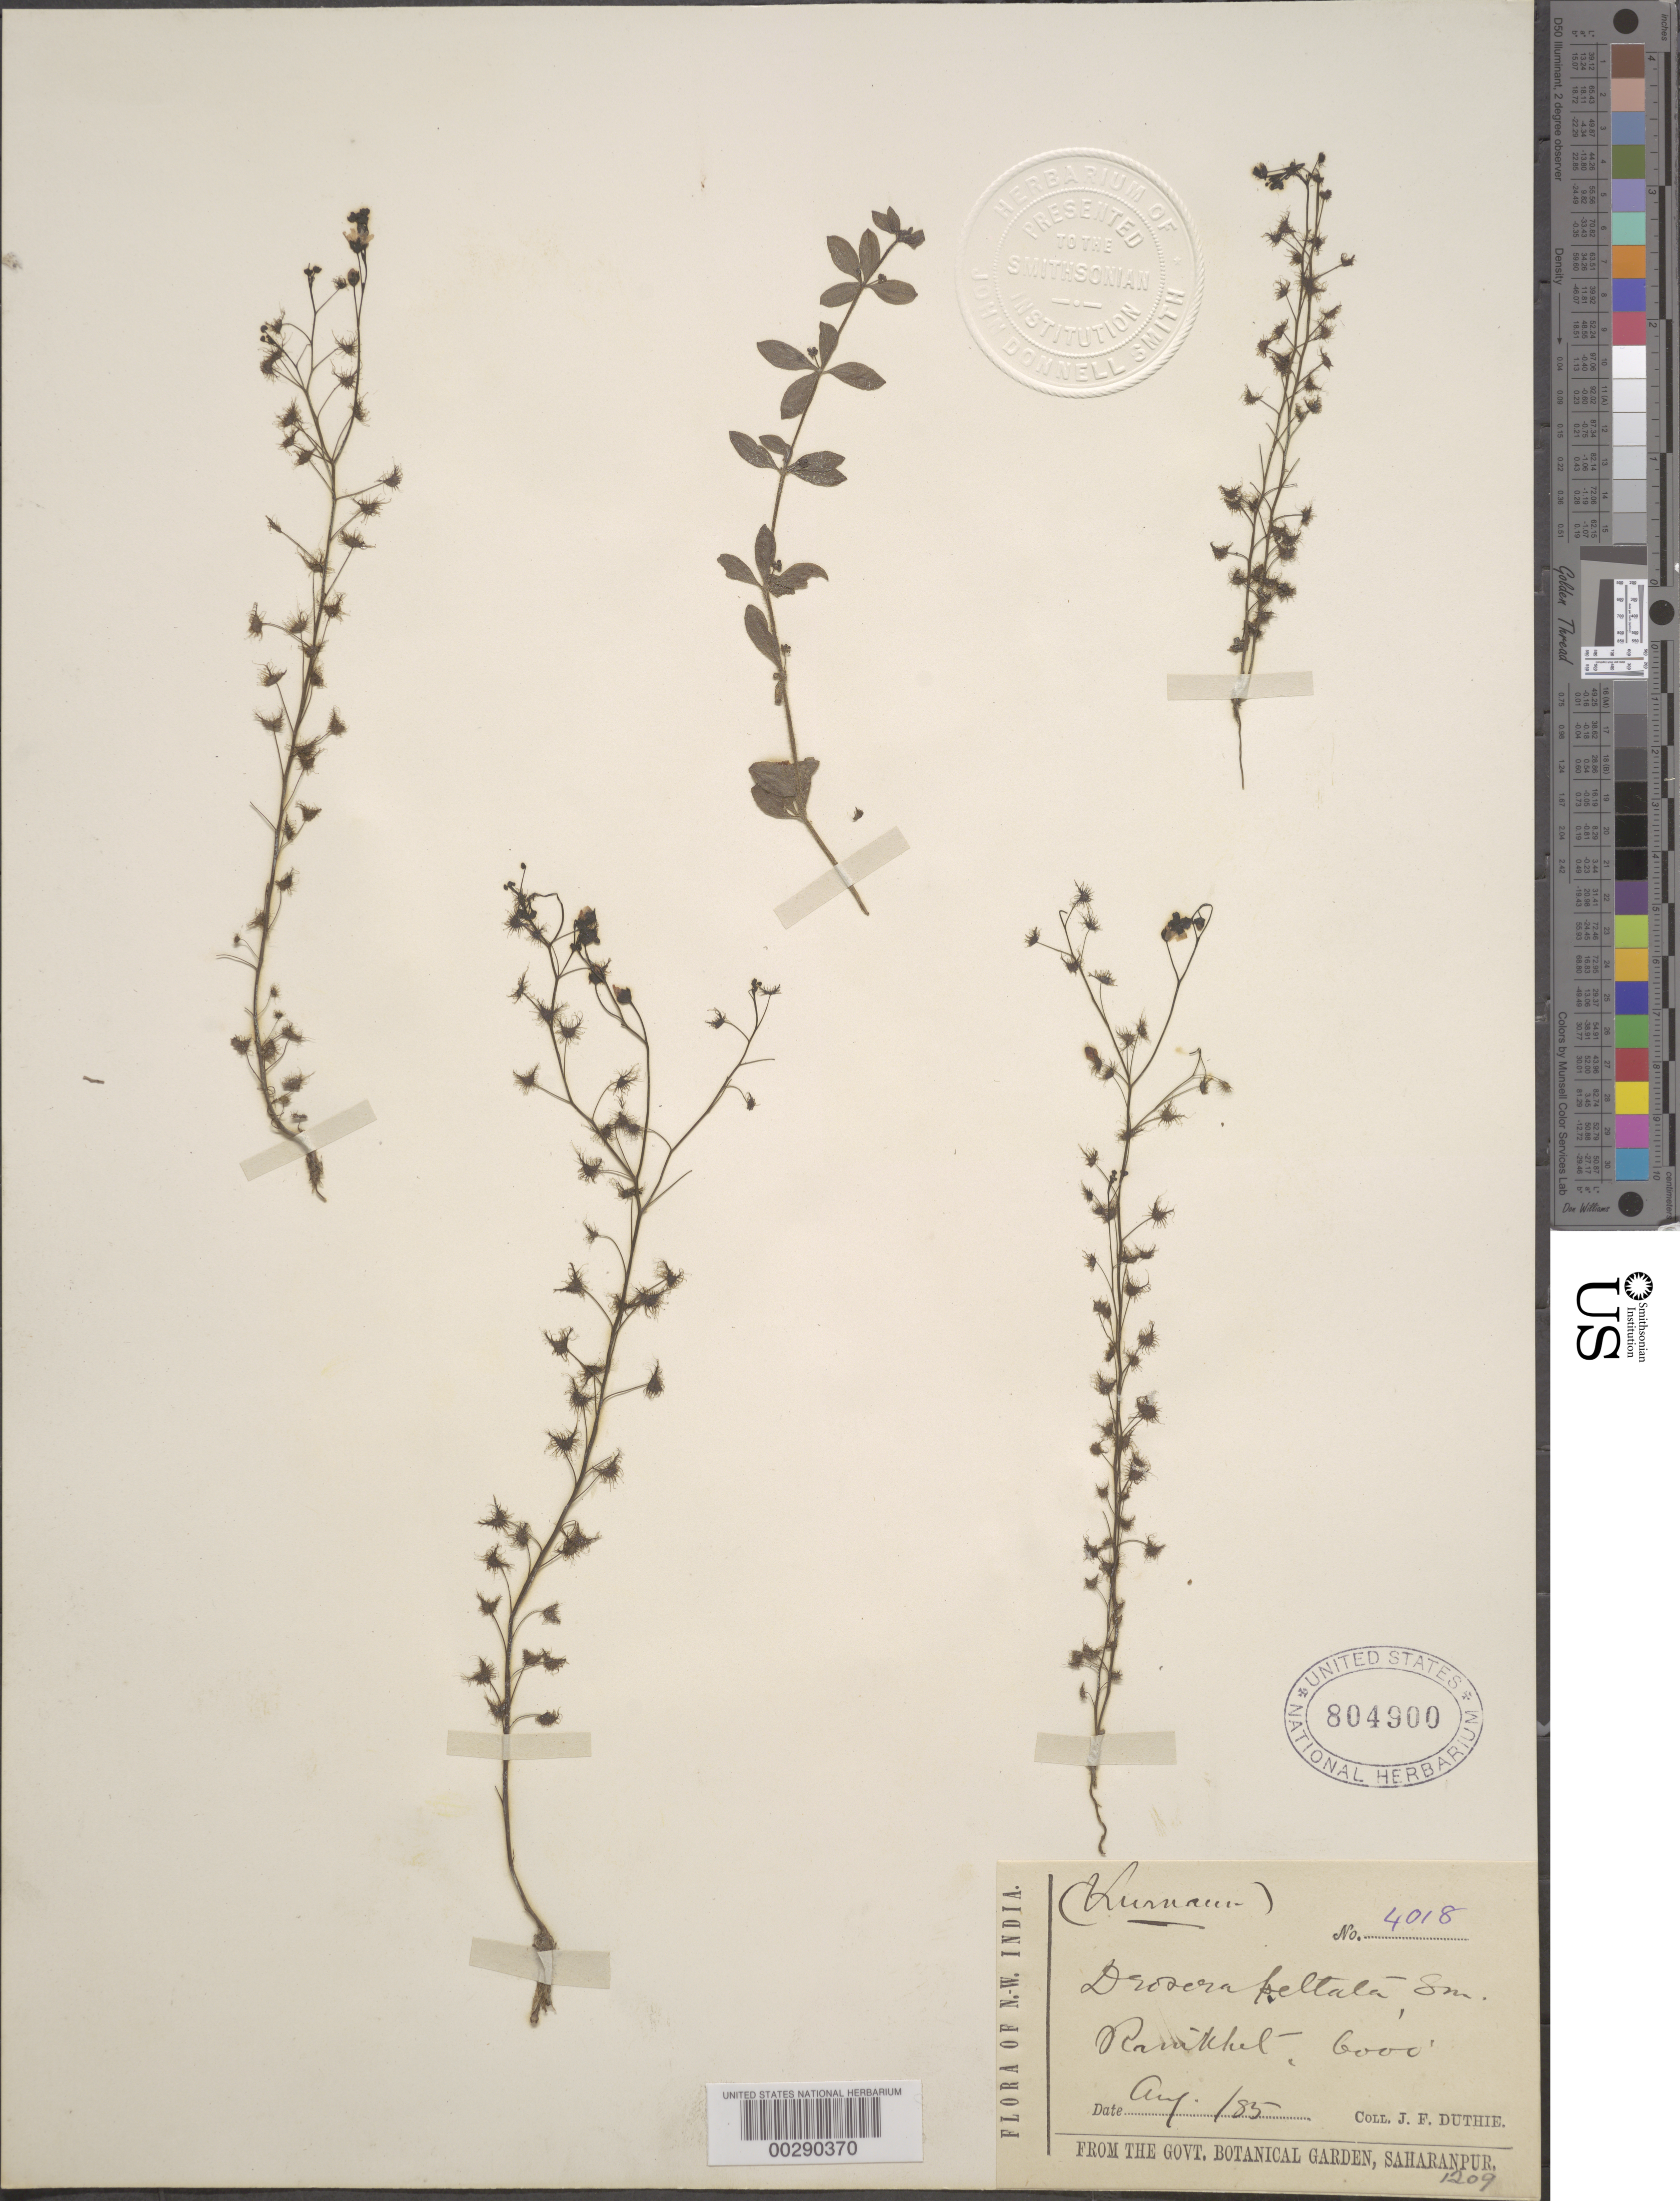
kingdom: Plantae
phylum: Tracheophyta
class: Magnoliopsida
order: Caryophyllales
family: Droseraceae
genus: Drosera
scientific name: Drosera peltata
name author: Sm. ex Willd.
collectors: J. F. Duthie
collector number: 4018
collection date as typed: Aug 1885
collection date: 1885-08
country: India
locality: Kumaun. Ramikhet.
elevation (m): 1829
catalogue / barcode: US 804900